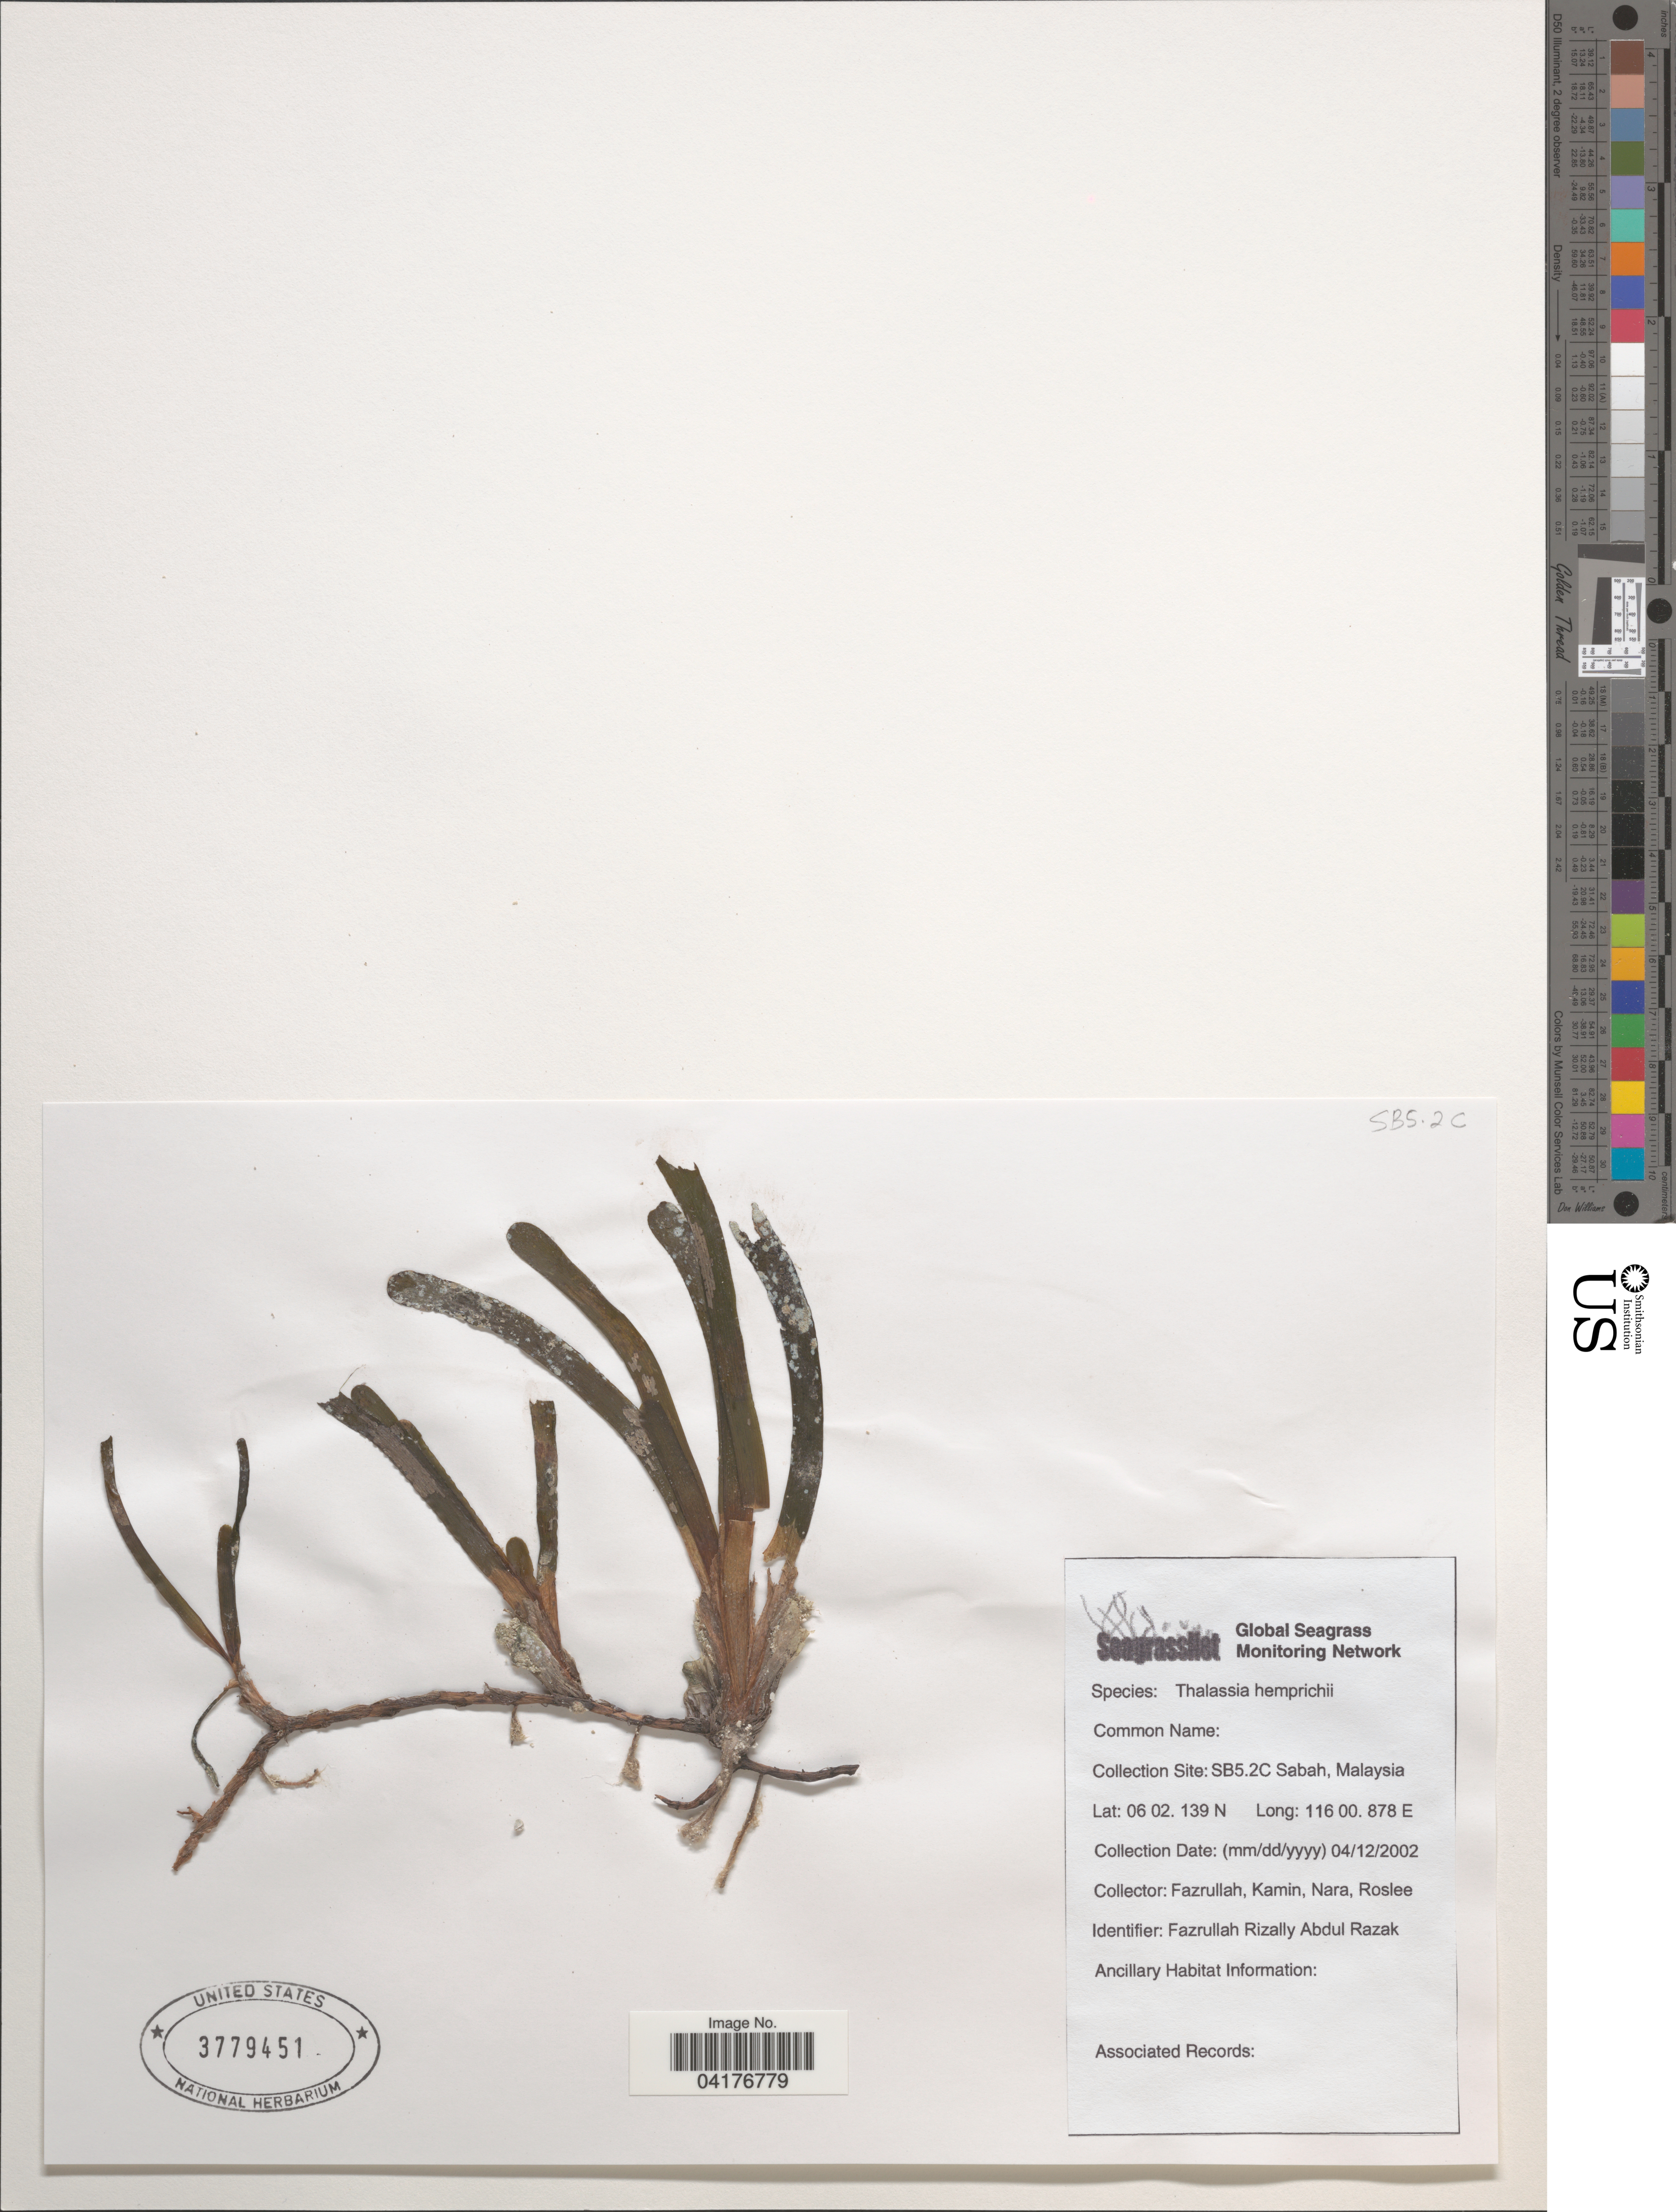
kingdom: Plantae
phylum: Tracheophyta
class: Liliopsida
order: Alismatales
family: Hydrocharitaceae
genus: Enhalus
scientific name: Enhalus acoroides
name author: (L. f.) Royle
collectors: Fazrullah, Kamin, Nara & Roslee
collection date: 2002-04-12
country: Malaysia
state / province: Sabah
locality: SB5.2C.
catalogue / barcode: US 3779451